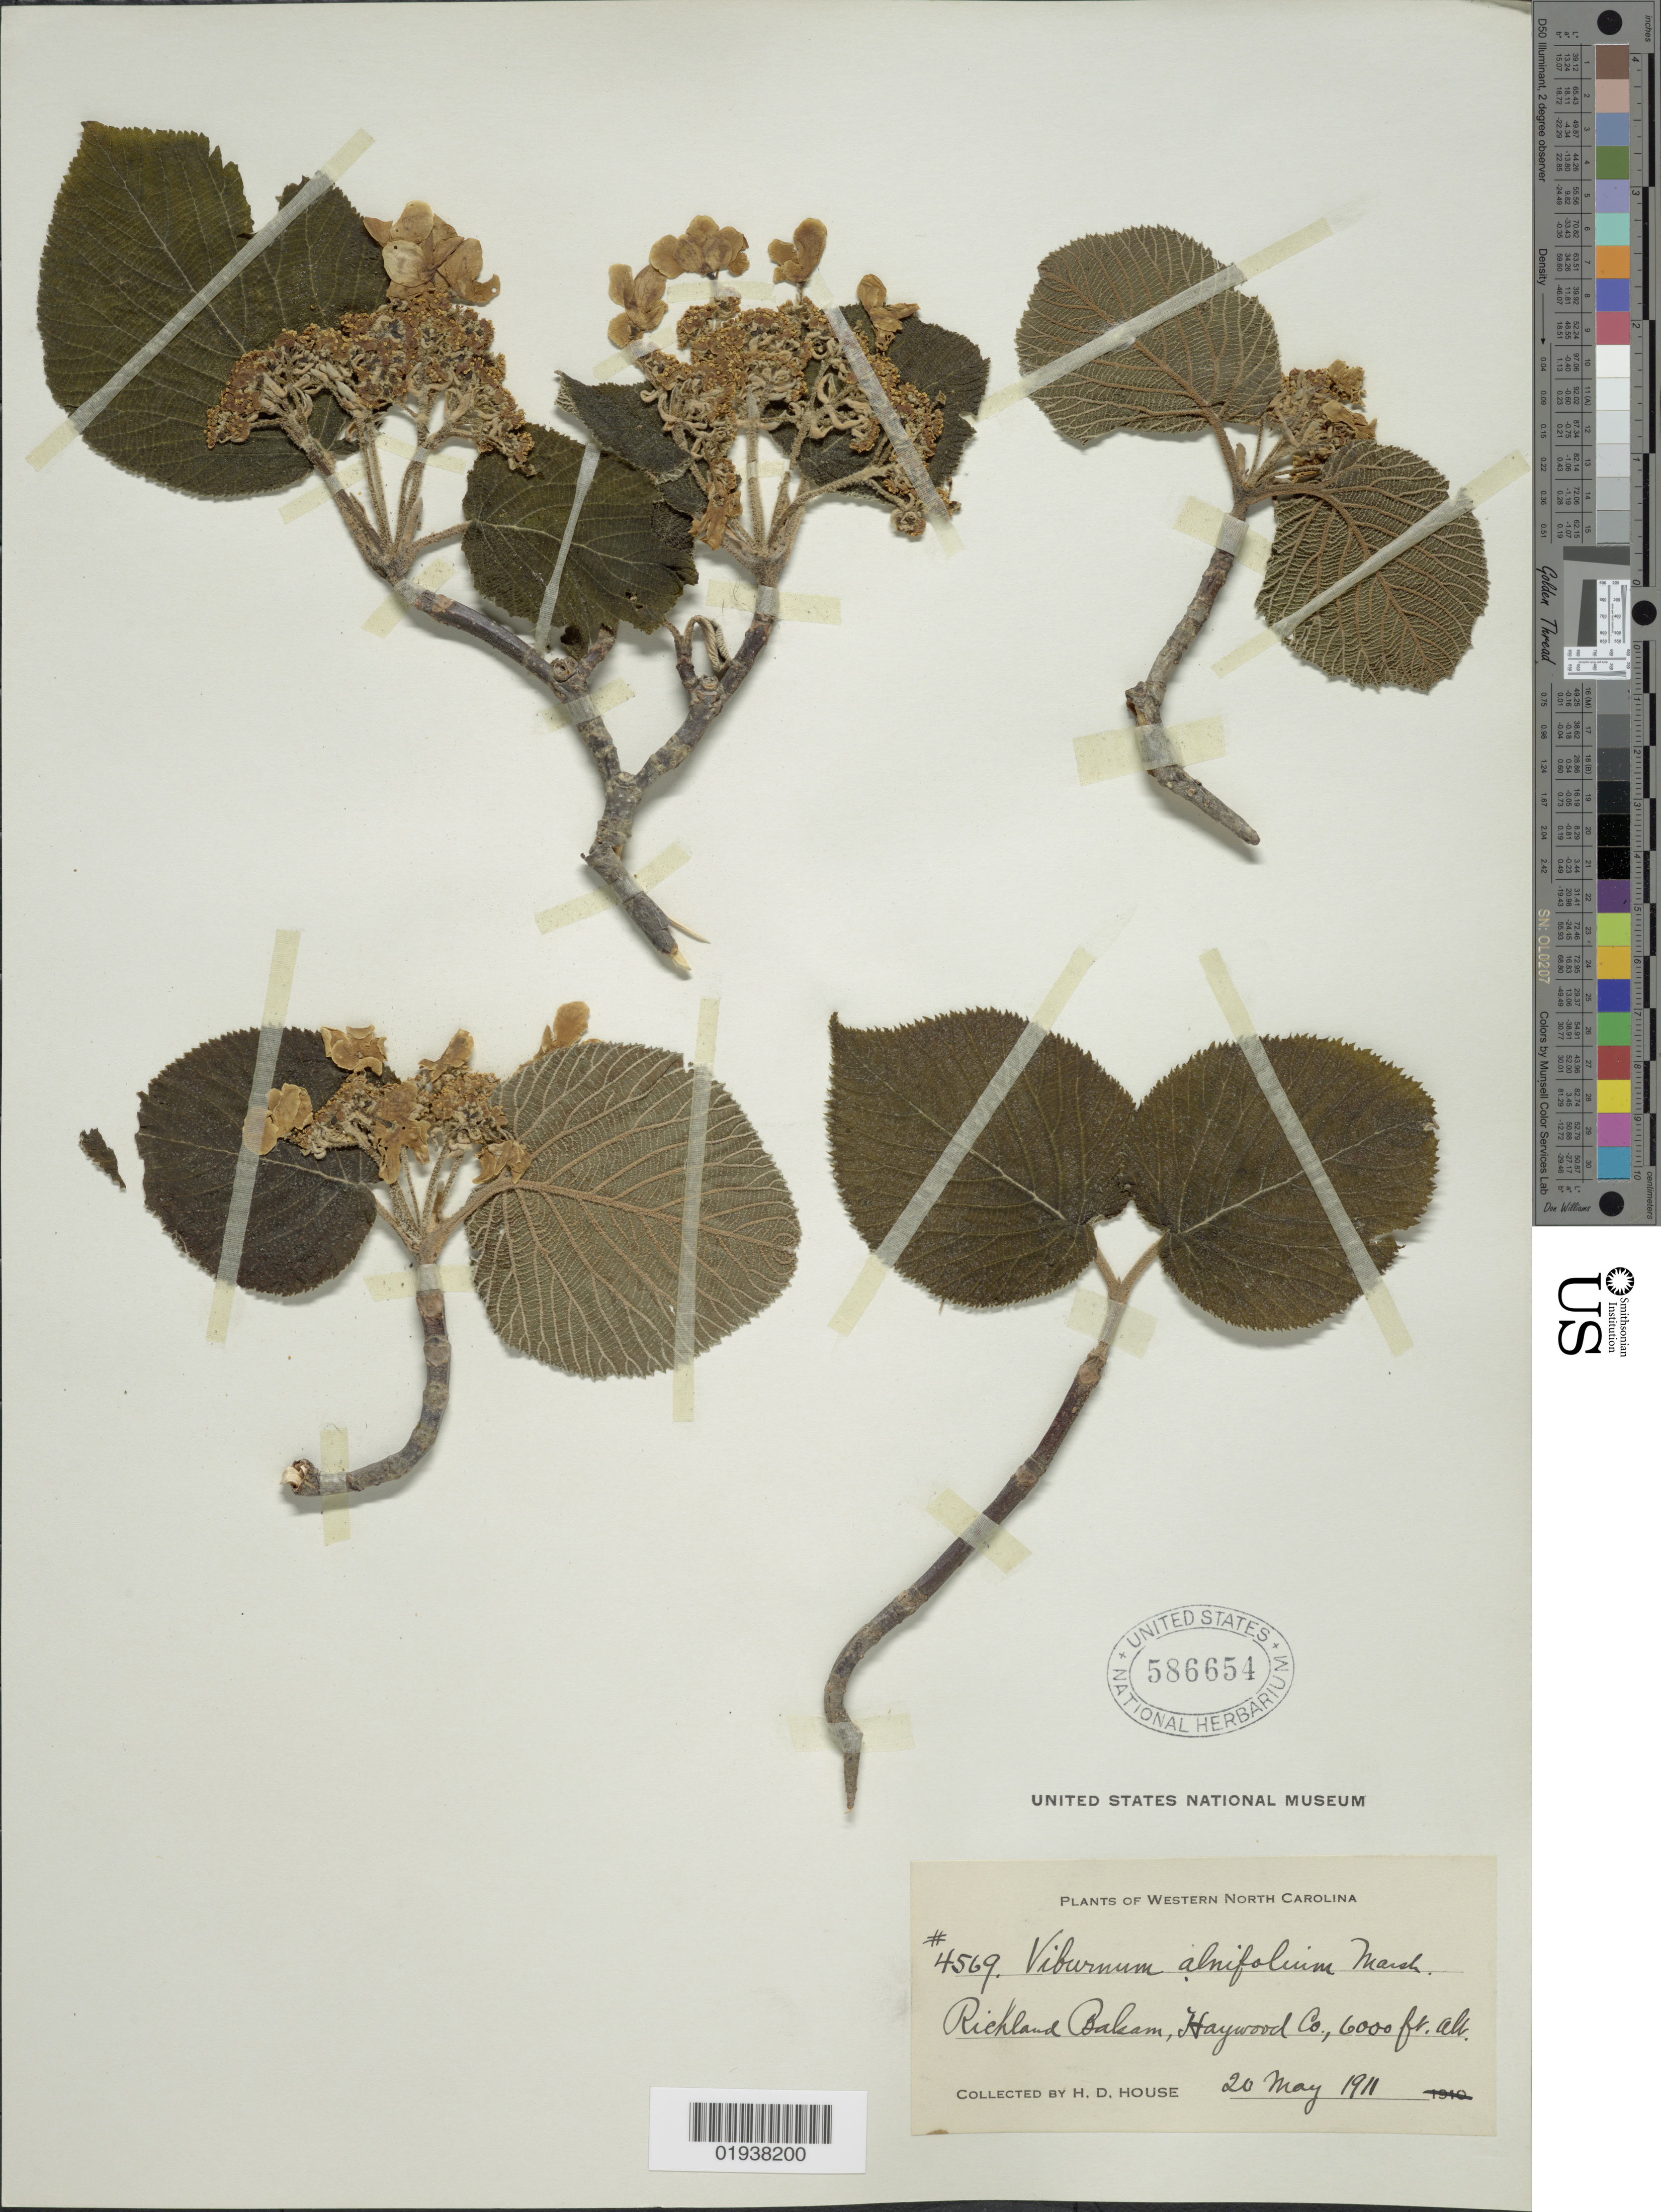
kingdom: Plantae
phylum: Tracheophyta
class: Magnoliopsida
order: Dipsacales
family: Viburnaceae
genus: Viburnum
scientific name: Viburnum alnifolium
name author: Marshall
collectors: H. D. House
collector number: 4569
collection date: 1911-05-20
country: United States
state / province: North Carolina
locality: Western North Carolina. Richland Balsam, Haywood Co.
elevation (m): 1829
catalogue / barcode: US 586654